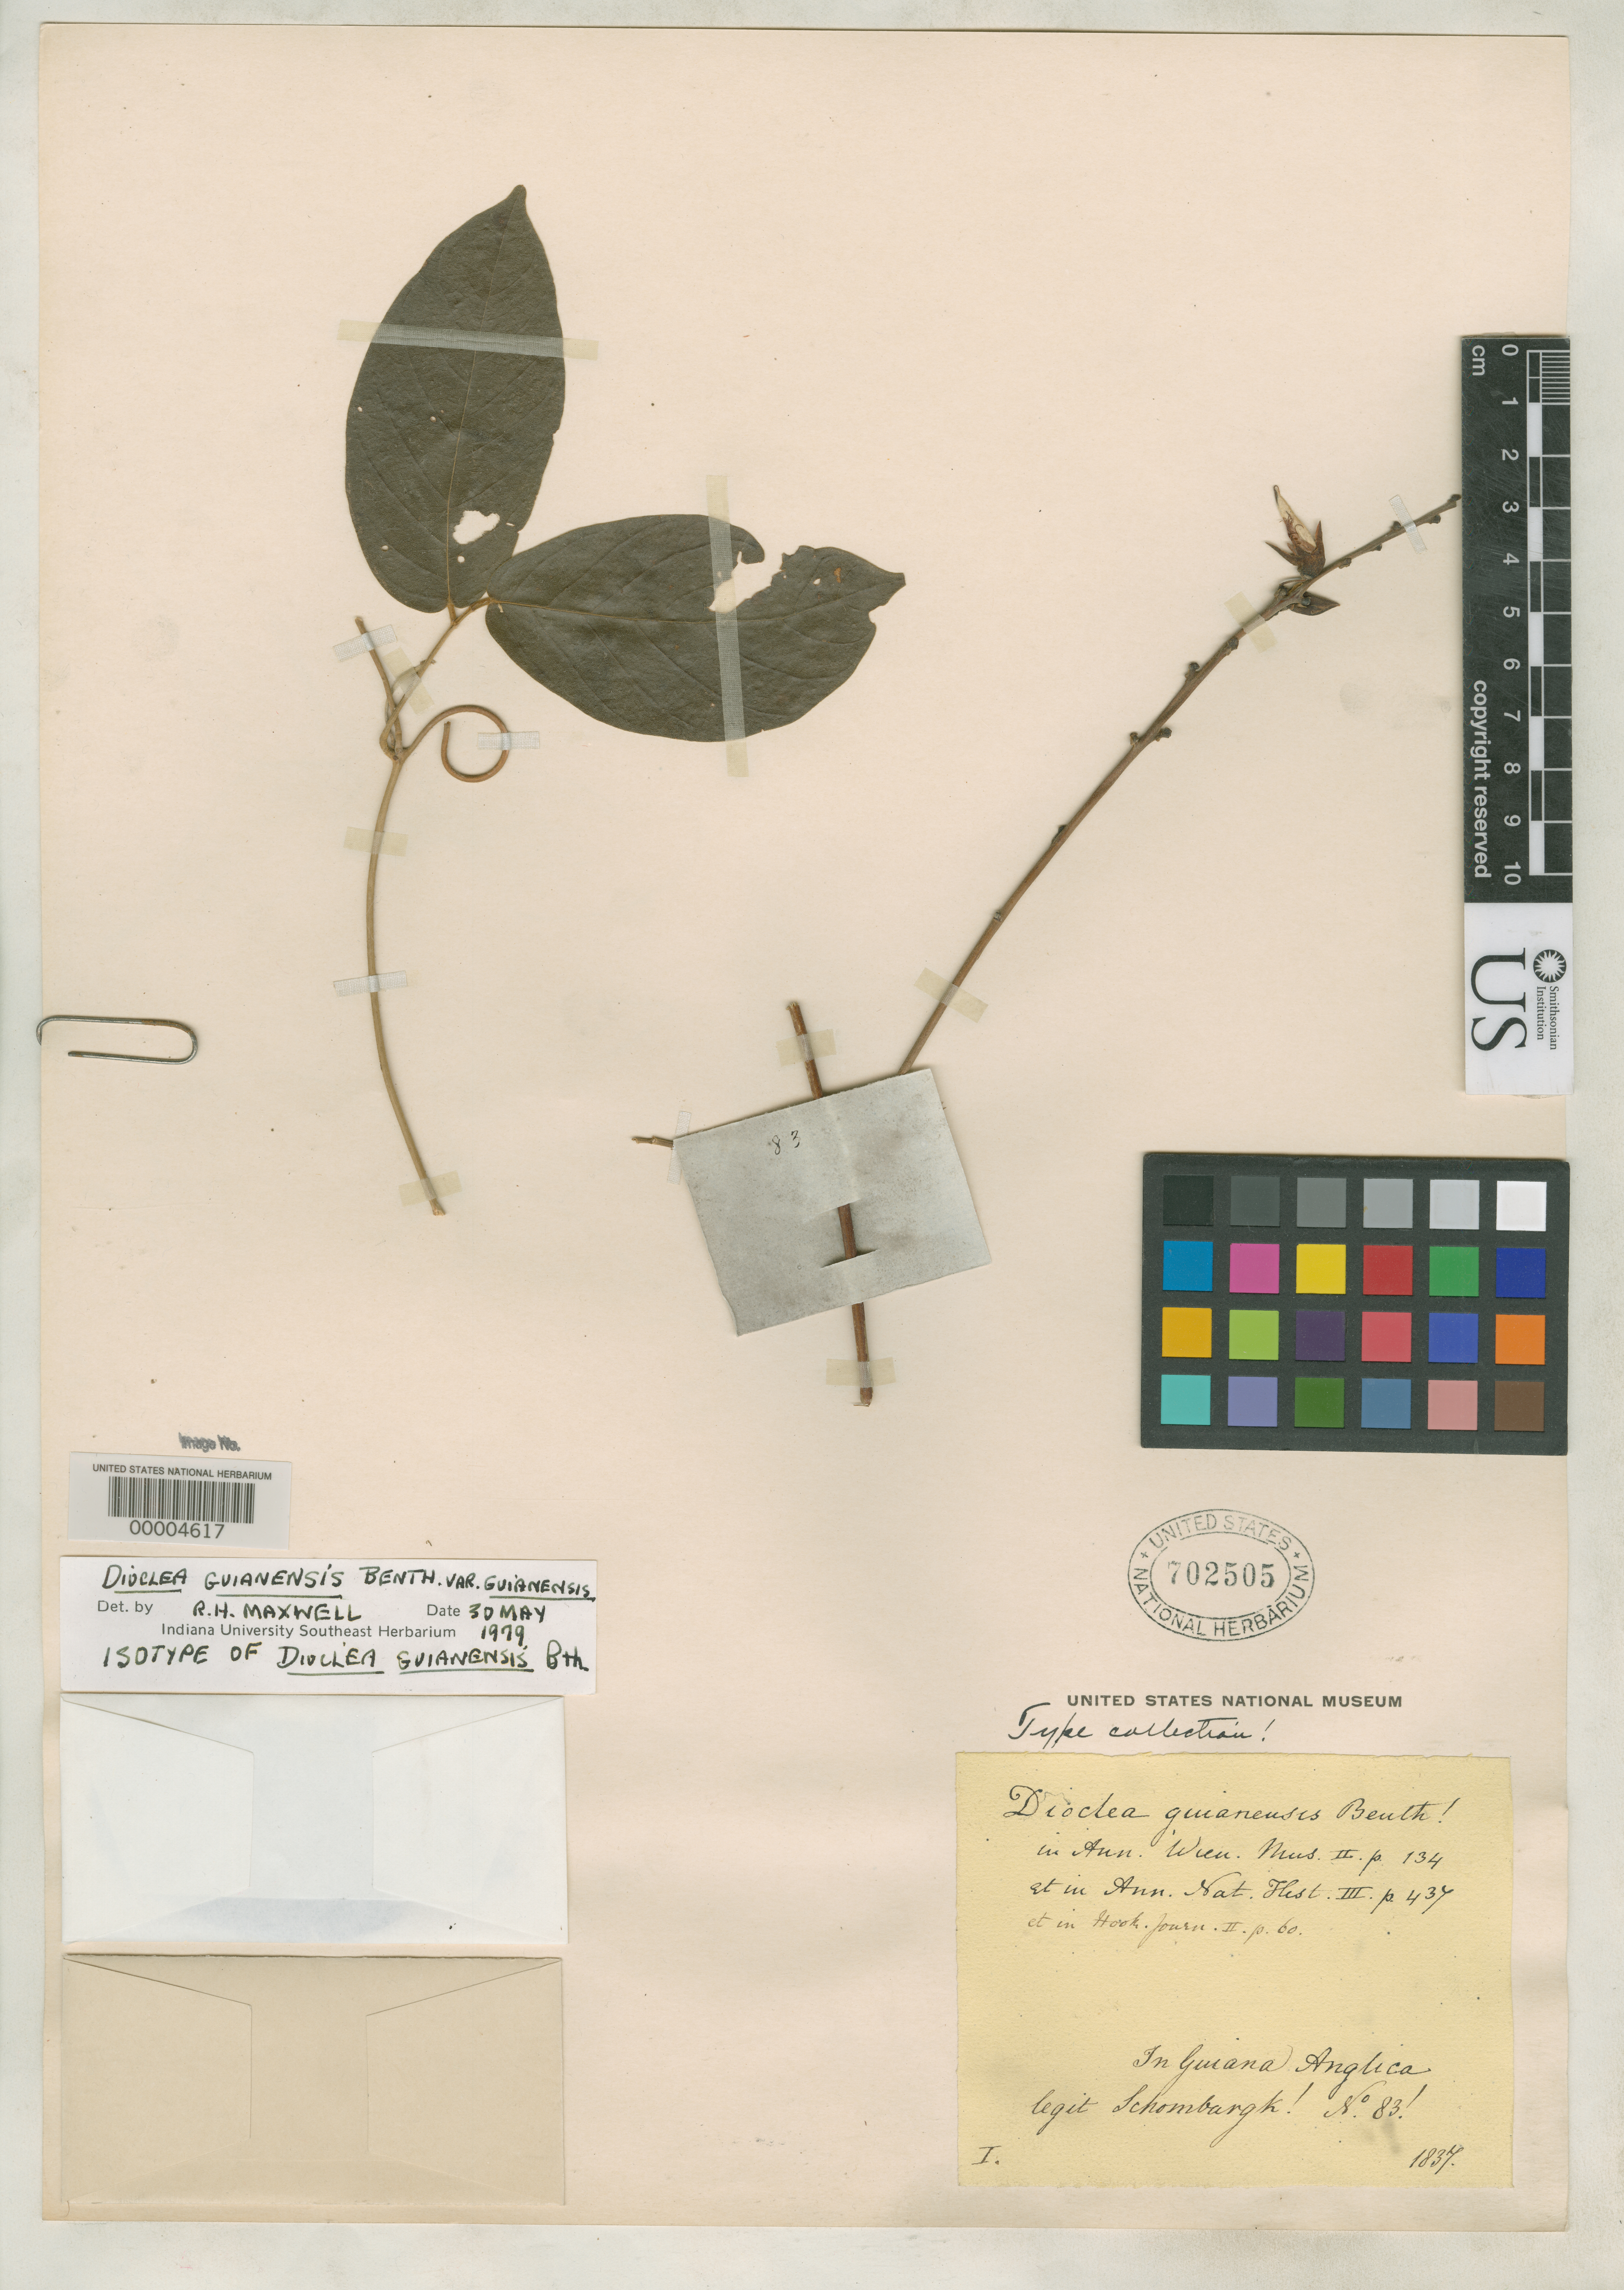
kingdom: Plantae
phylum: Tracheophyta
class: Magnoliopsida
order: Fabales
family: Fabaceae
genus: Dioclea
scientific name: Dioclea guianensis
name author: Benth.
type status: Isotype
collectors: R. H. Schomburgk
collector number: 83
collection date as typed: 1837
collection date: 1837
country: Guyana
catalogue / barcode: US 702505